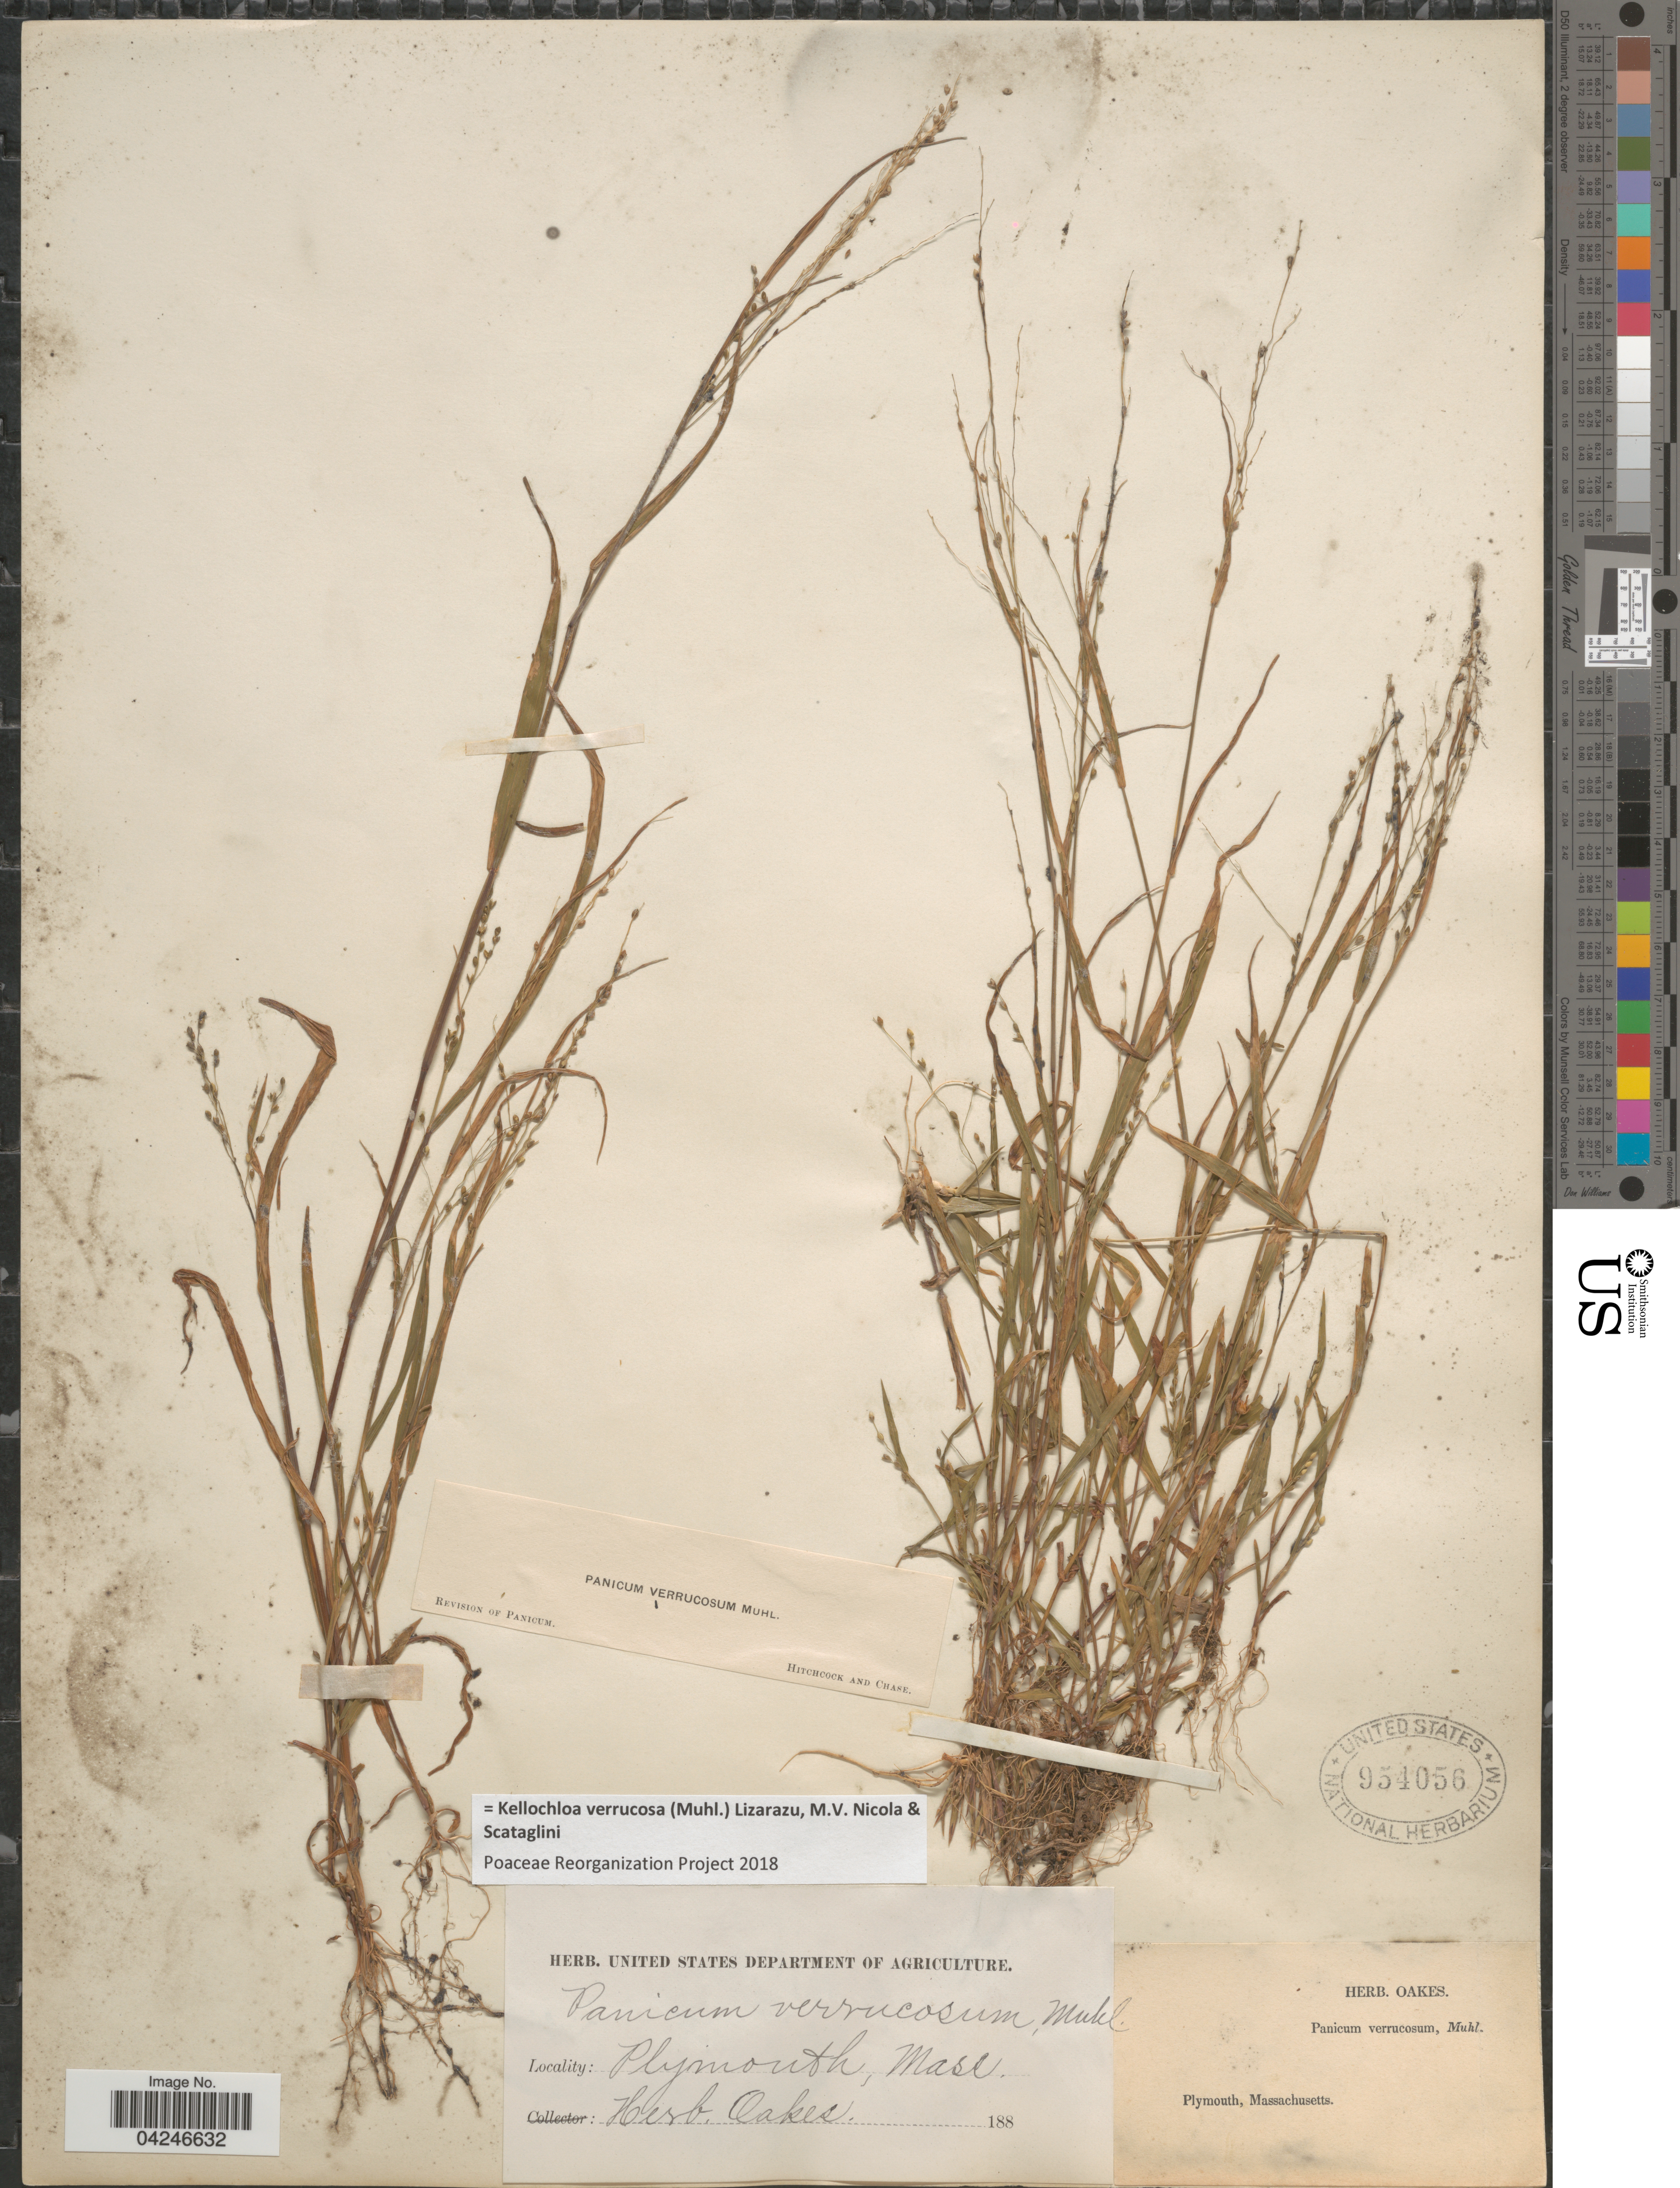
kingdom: Plantae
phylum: Tracheophyta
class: Liliopsida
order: Poales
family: Poaceae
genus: Kellochloa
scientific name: Kellochloa verrucosa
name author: (Muhl.) Lizarazu et al.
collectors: ex herb. Oakes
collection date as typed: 188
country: United States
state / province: Massachusetts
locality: Plymouth.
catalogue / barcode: US 954056